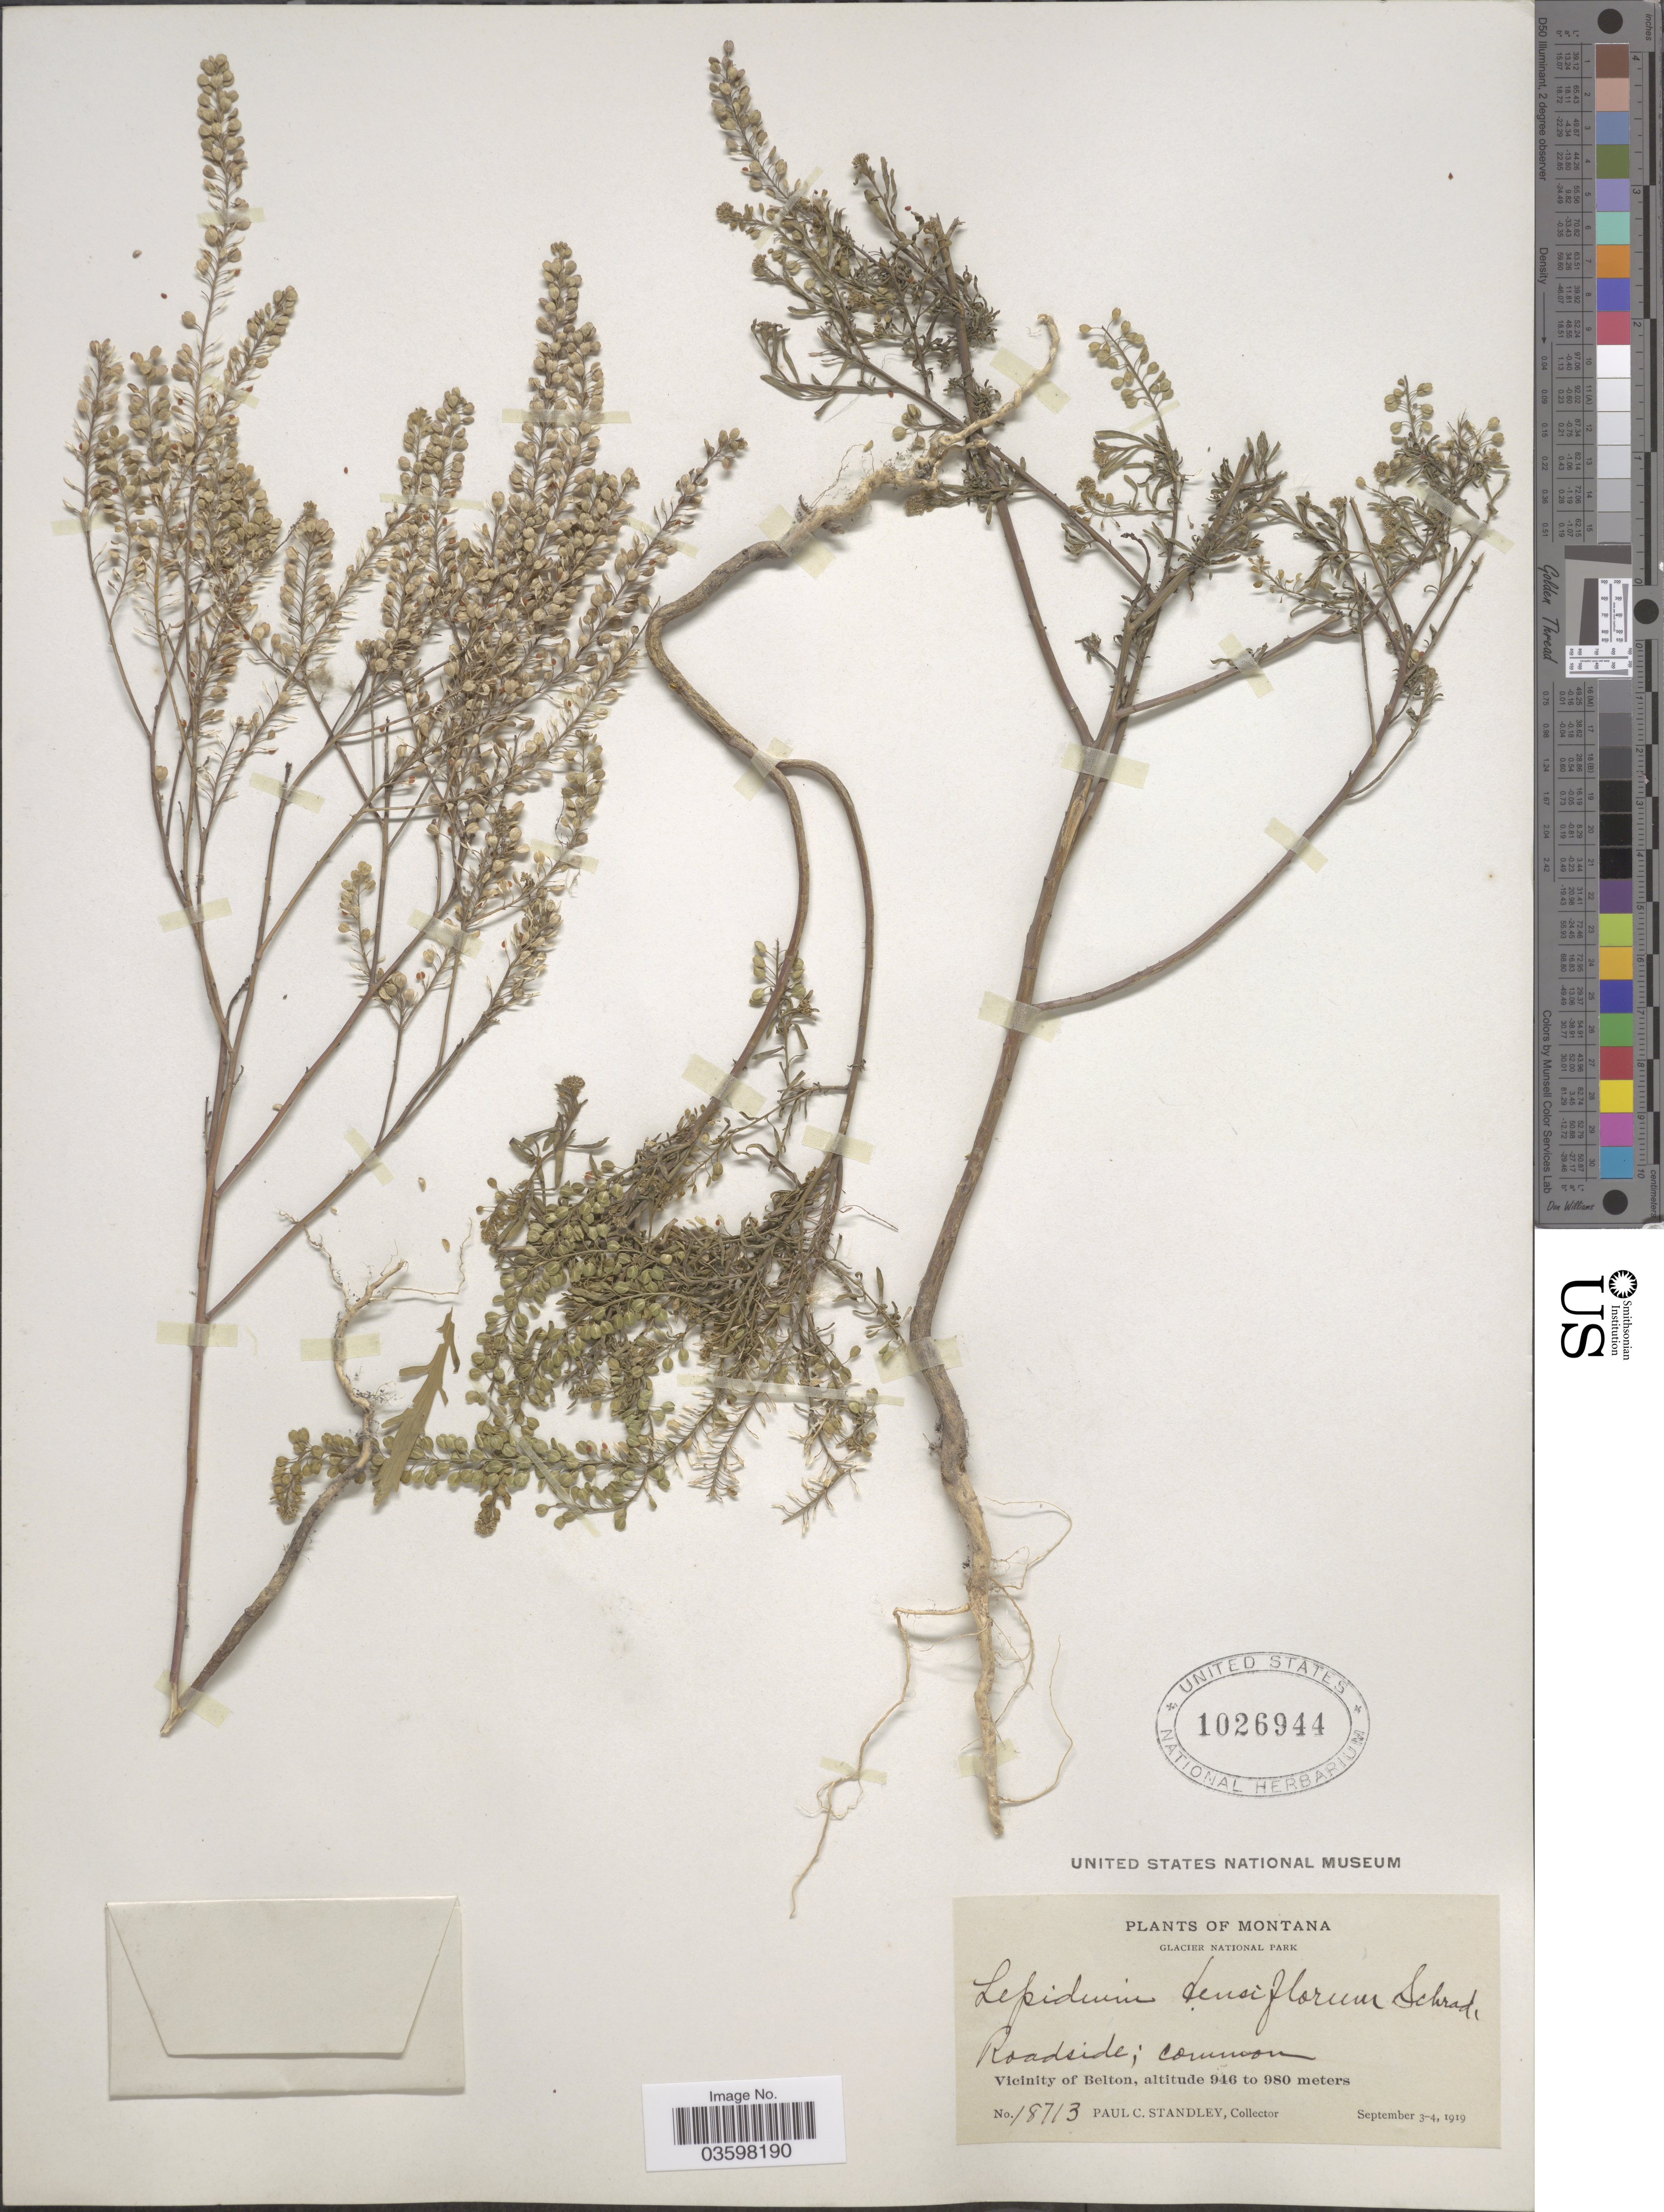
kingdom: Plantae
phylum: Tracheophyta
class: Magnoliopsida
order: Brassicales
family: Brassicaceae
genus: Lepidium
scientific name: Lepidium densiflorum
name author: Schrad.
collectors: P. C. Standley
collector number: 18713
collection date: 1919-09-03/1919-09-04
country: United States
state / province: Montana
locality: Glacier National Park. Vicinity of Belton.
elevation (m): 946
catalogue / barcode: US 1026944